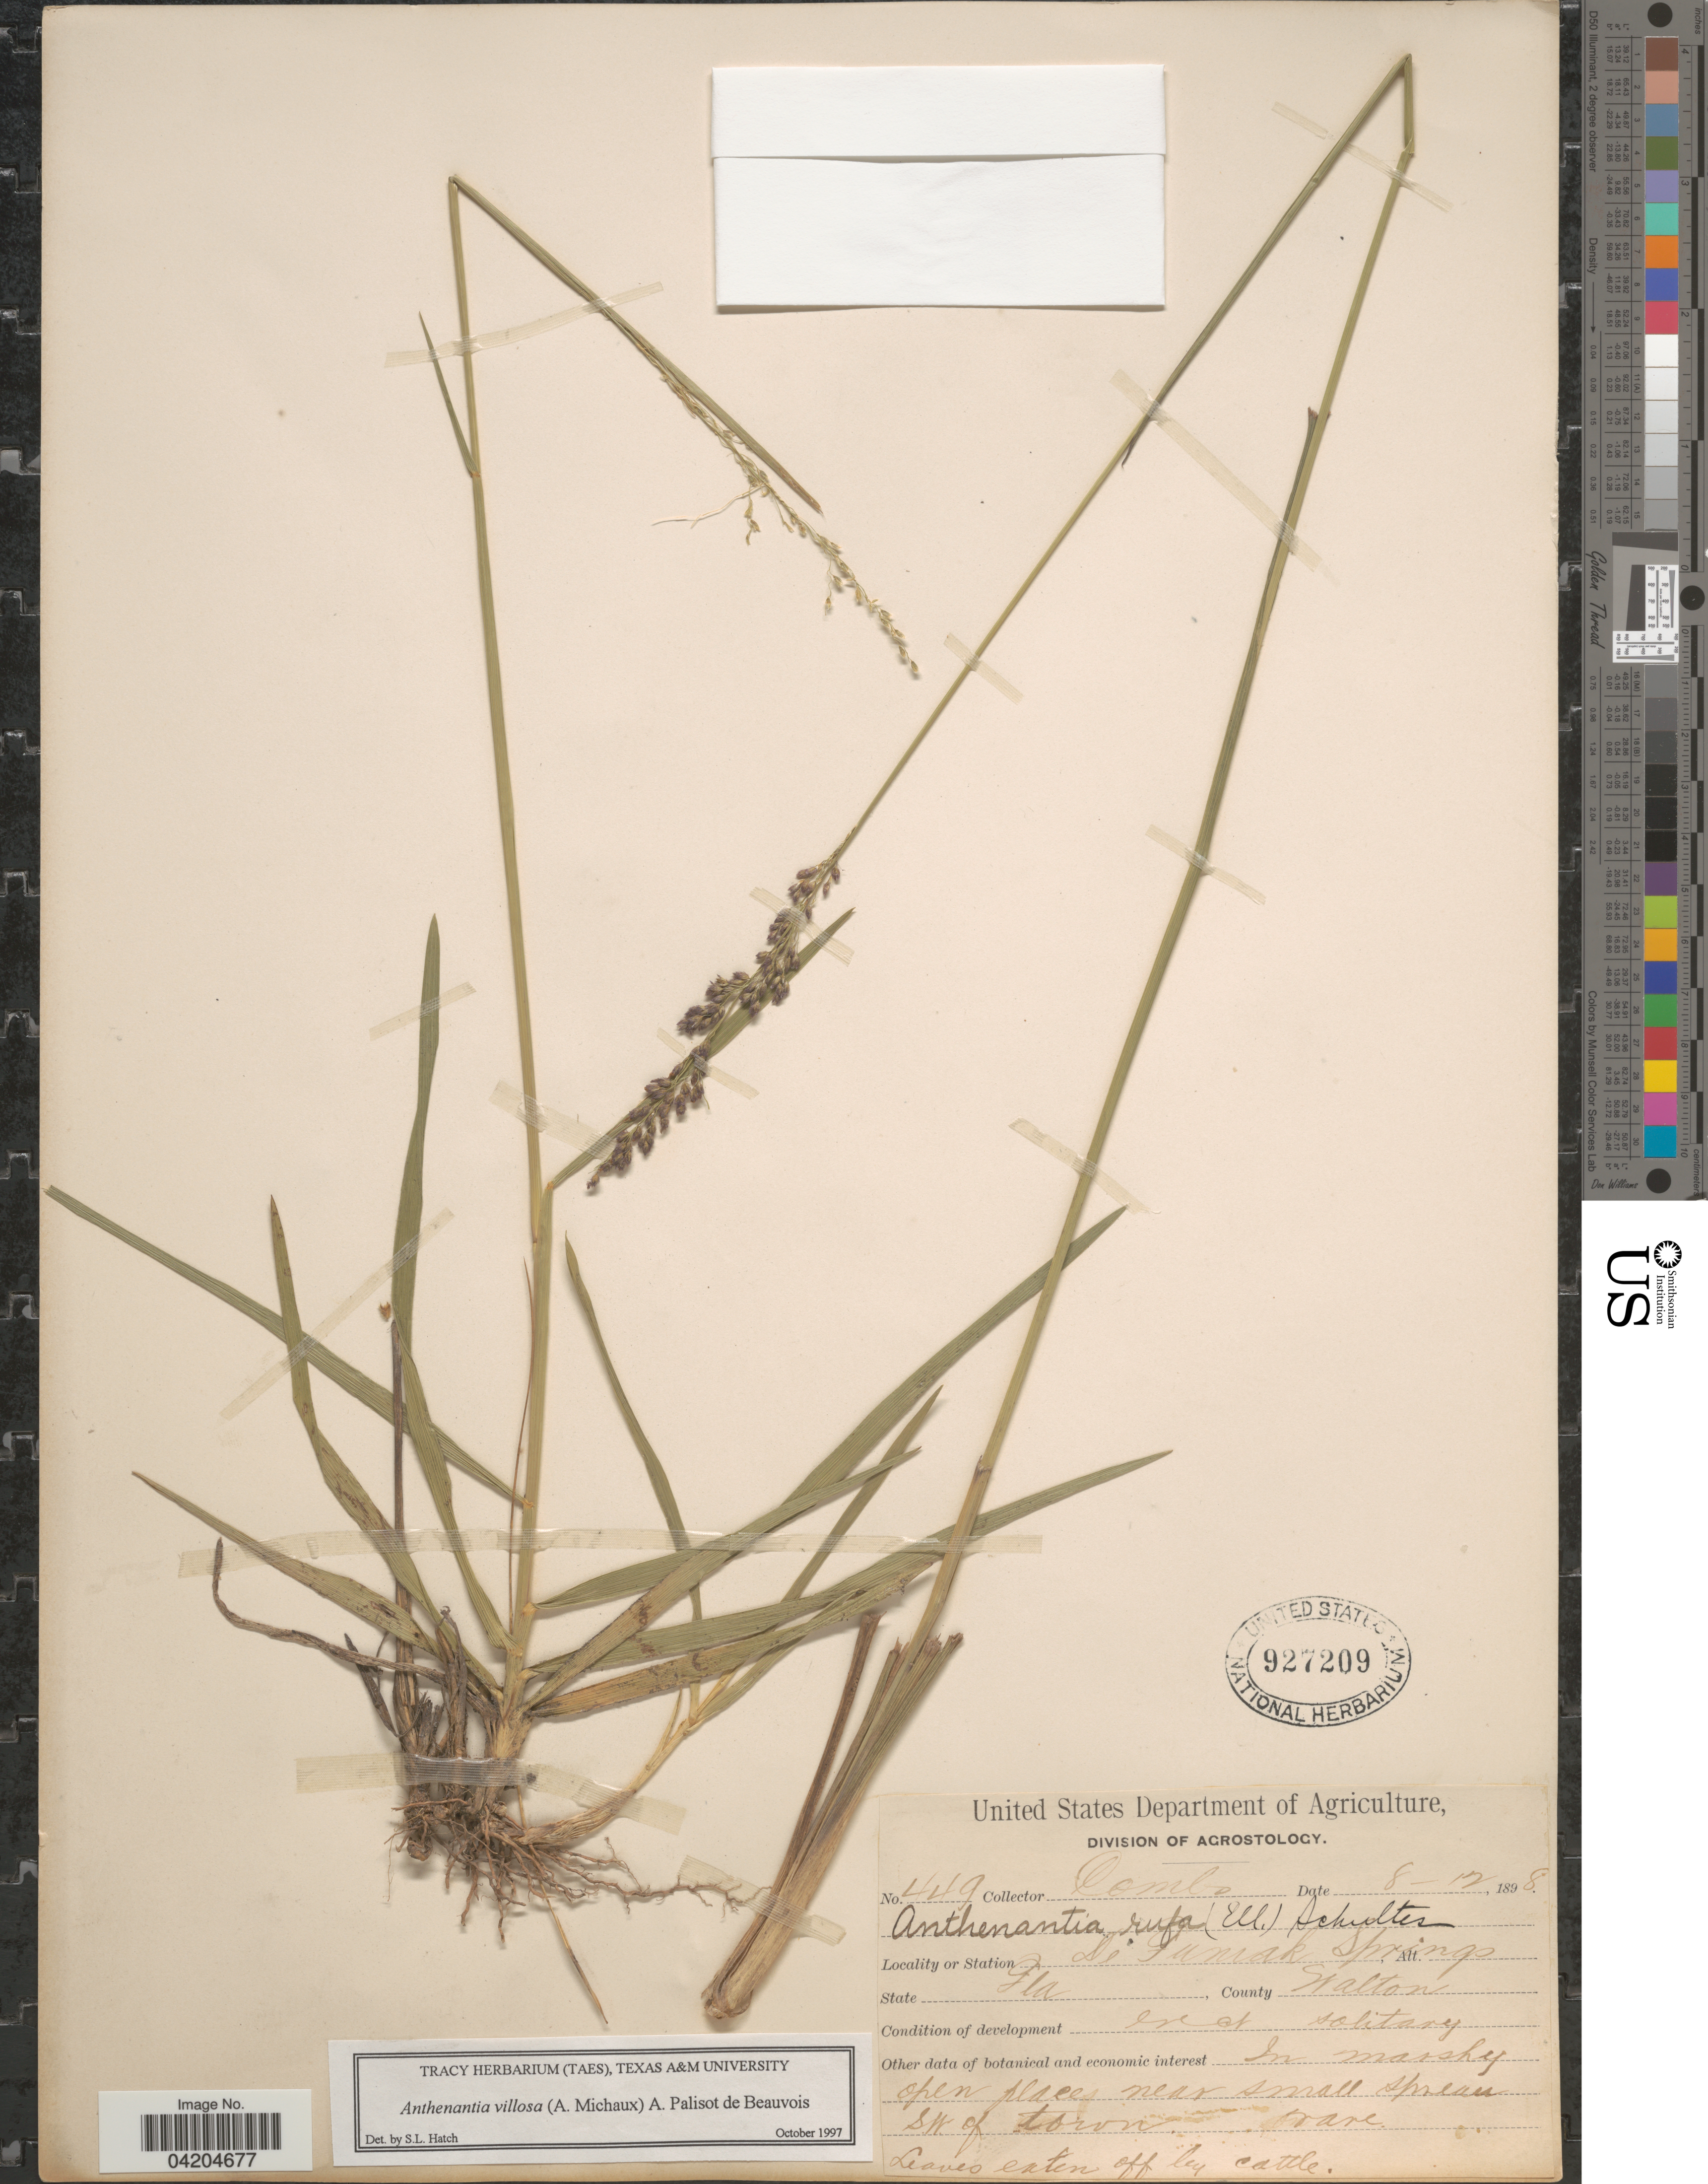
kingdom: Plantae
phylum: Tracheophyta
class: Liliopsida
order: Poales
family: Poaceae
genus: Anthaenantia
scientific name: Anthaenantia villosa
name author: (Michx.) P. Beauv.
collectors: -. Combs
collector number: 449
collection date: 1898-08-12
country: United States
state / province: Florida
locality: De Fumak Springs. County Walton. Near small stream SW of town.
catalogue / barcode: US 927209